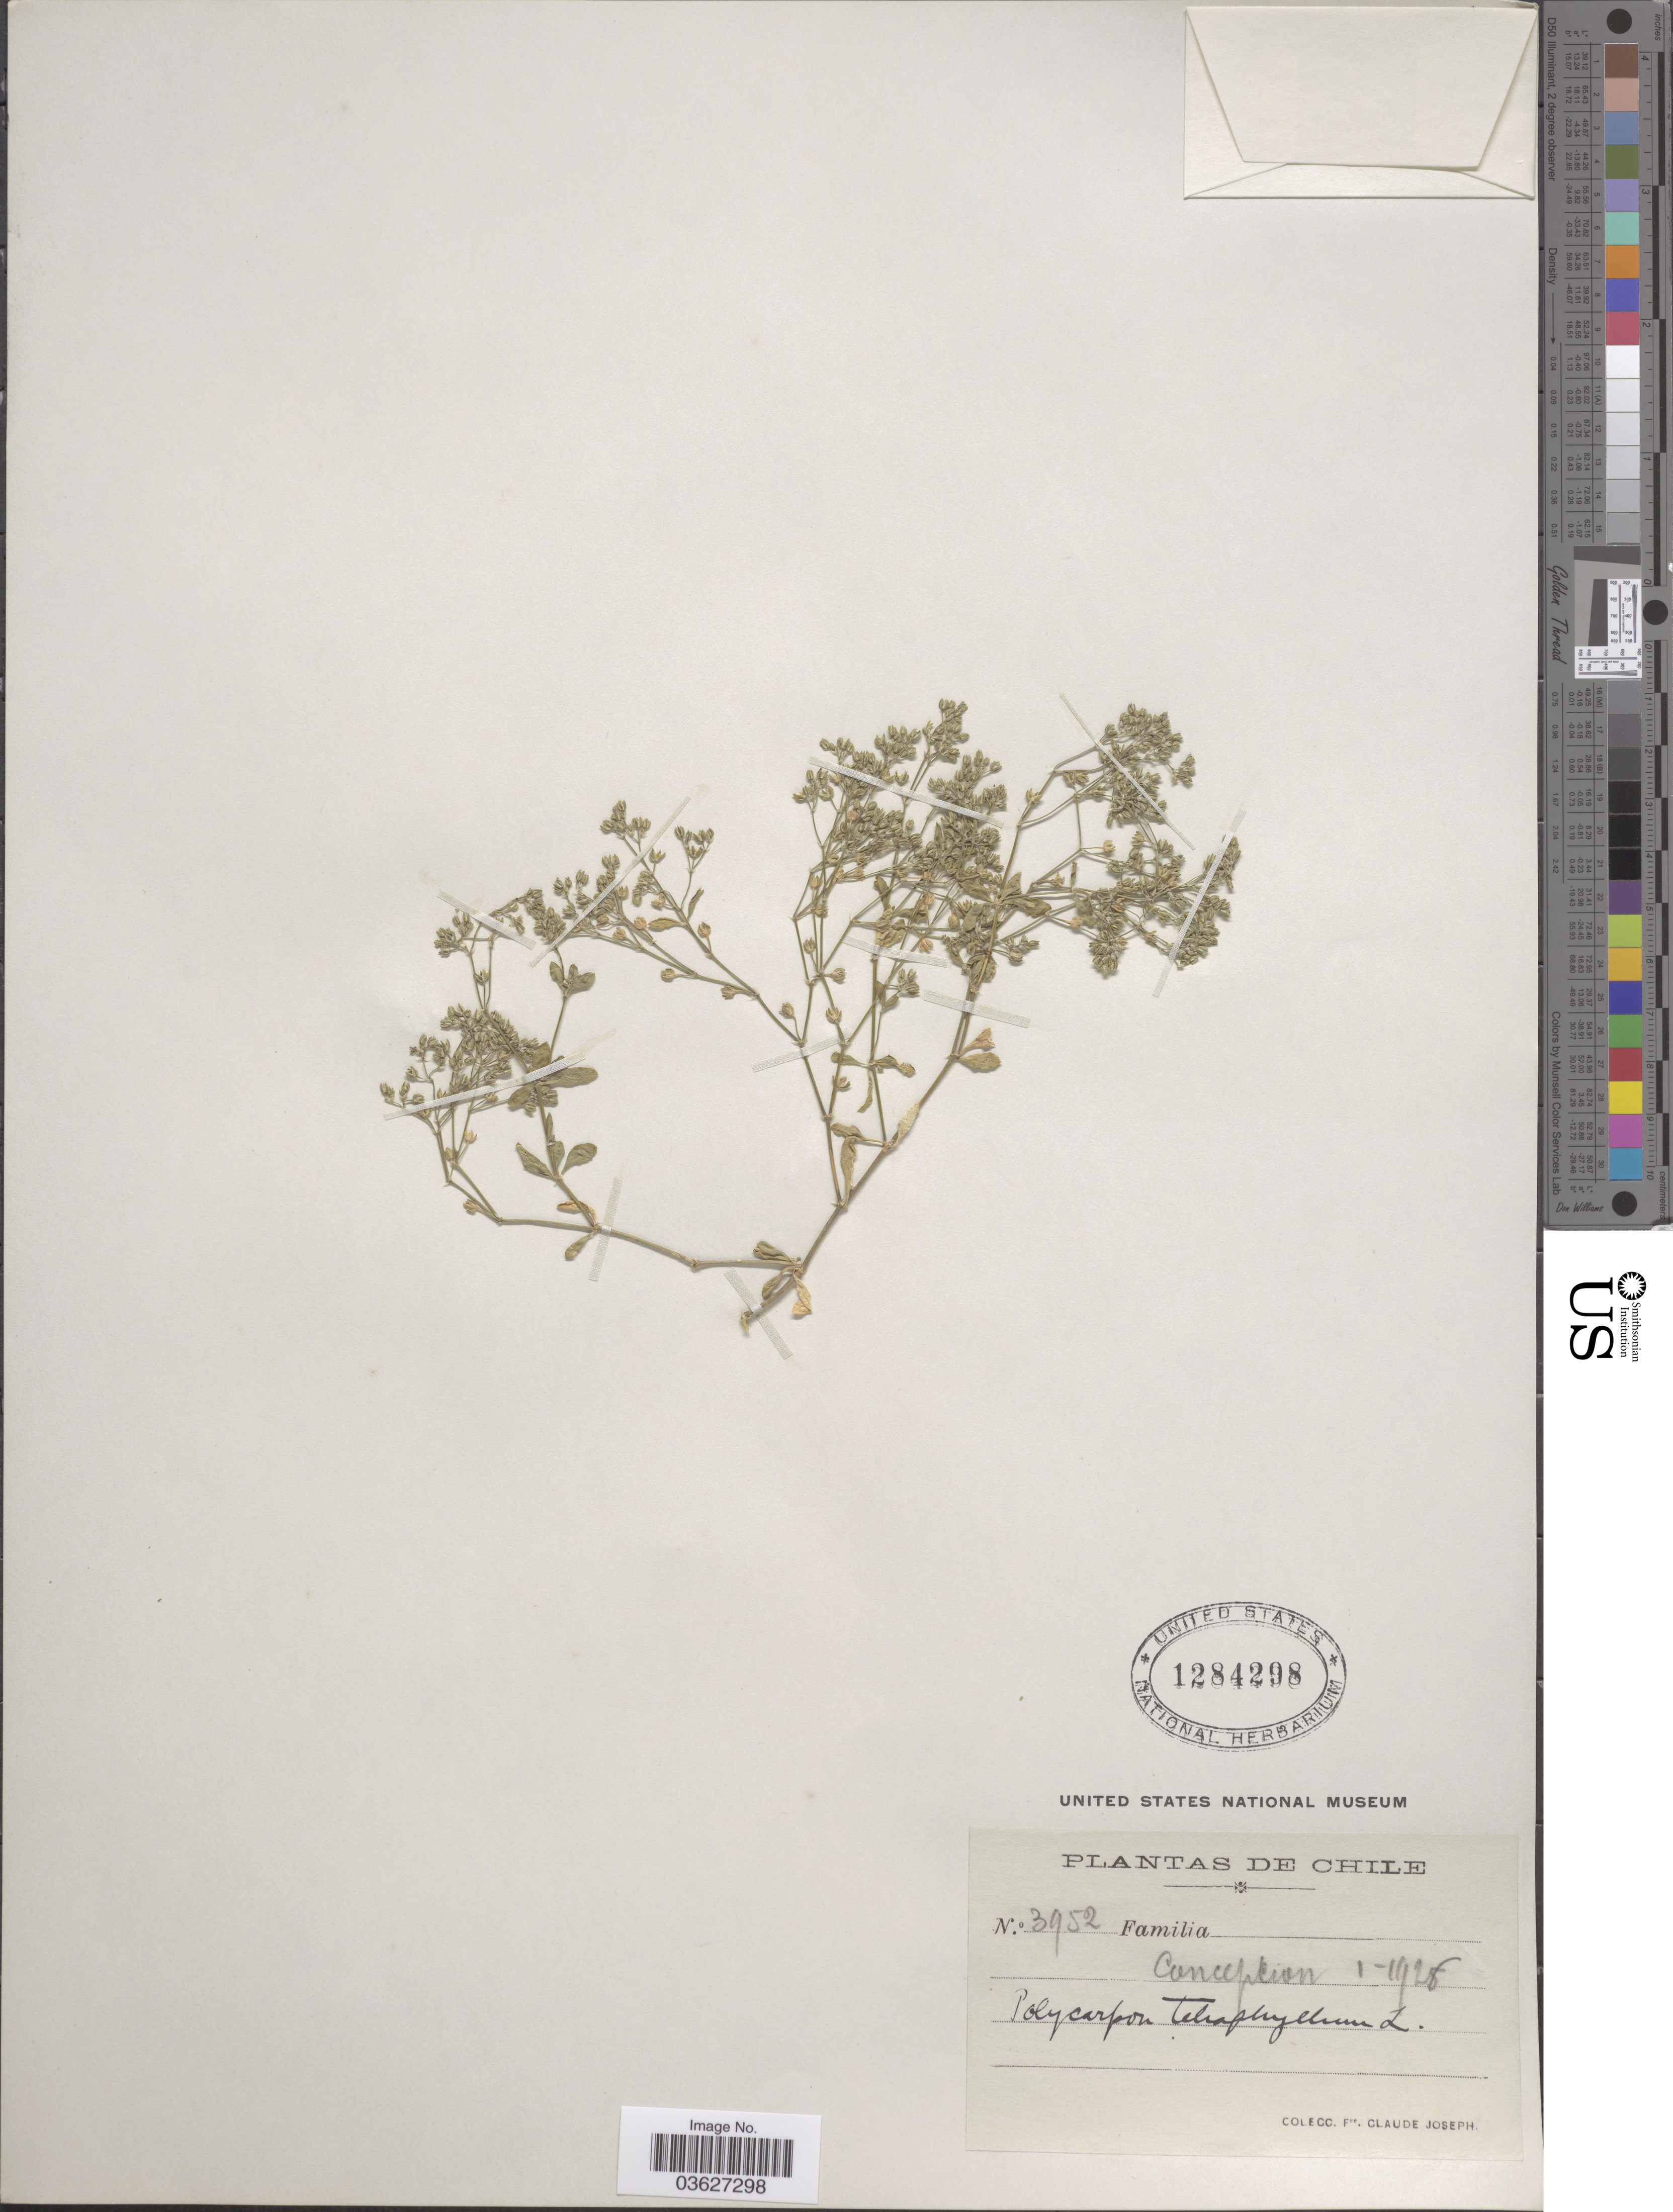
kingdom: Plantae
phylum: Tracheophyta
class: Magnoliopsida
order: Caryophyllales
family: Caryophyllaceae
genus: Polycarpon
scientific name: Polycarpon tetraphyllum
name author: (L.) L.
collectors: Bro. Claude-Joseph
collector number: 3952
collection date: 1928-01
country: Chile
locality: Concepcion.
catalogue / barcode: US 1284298